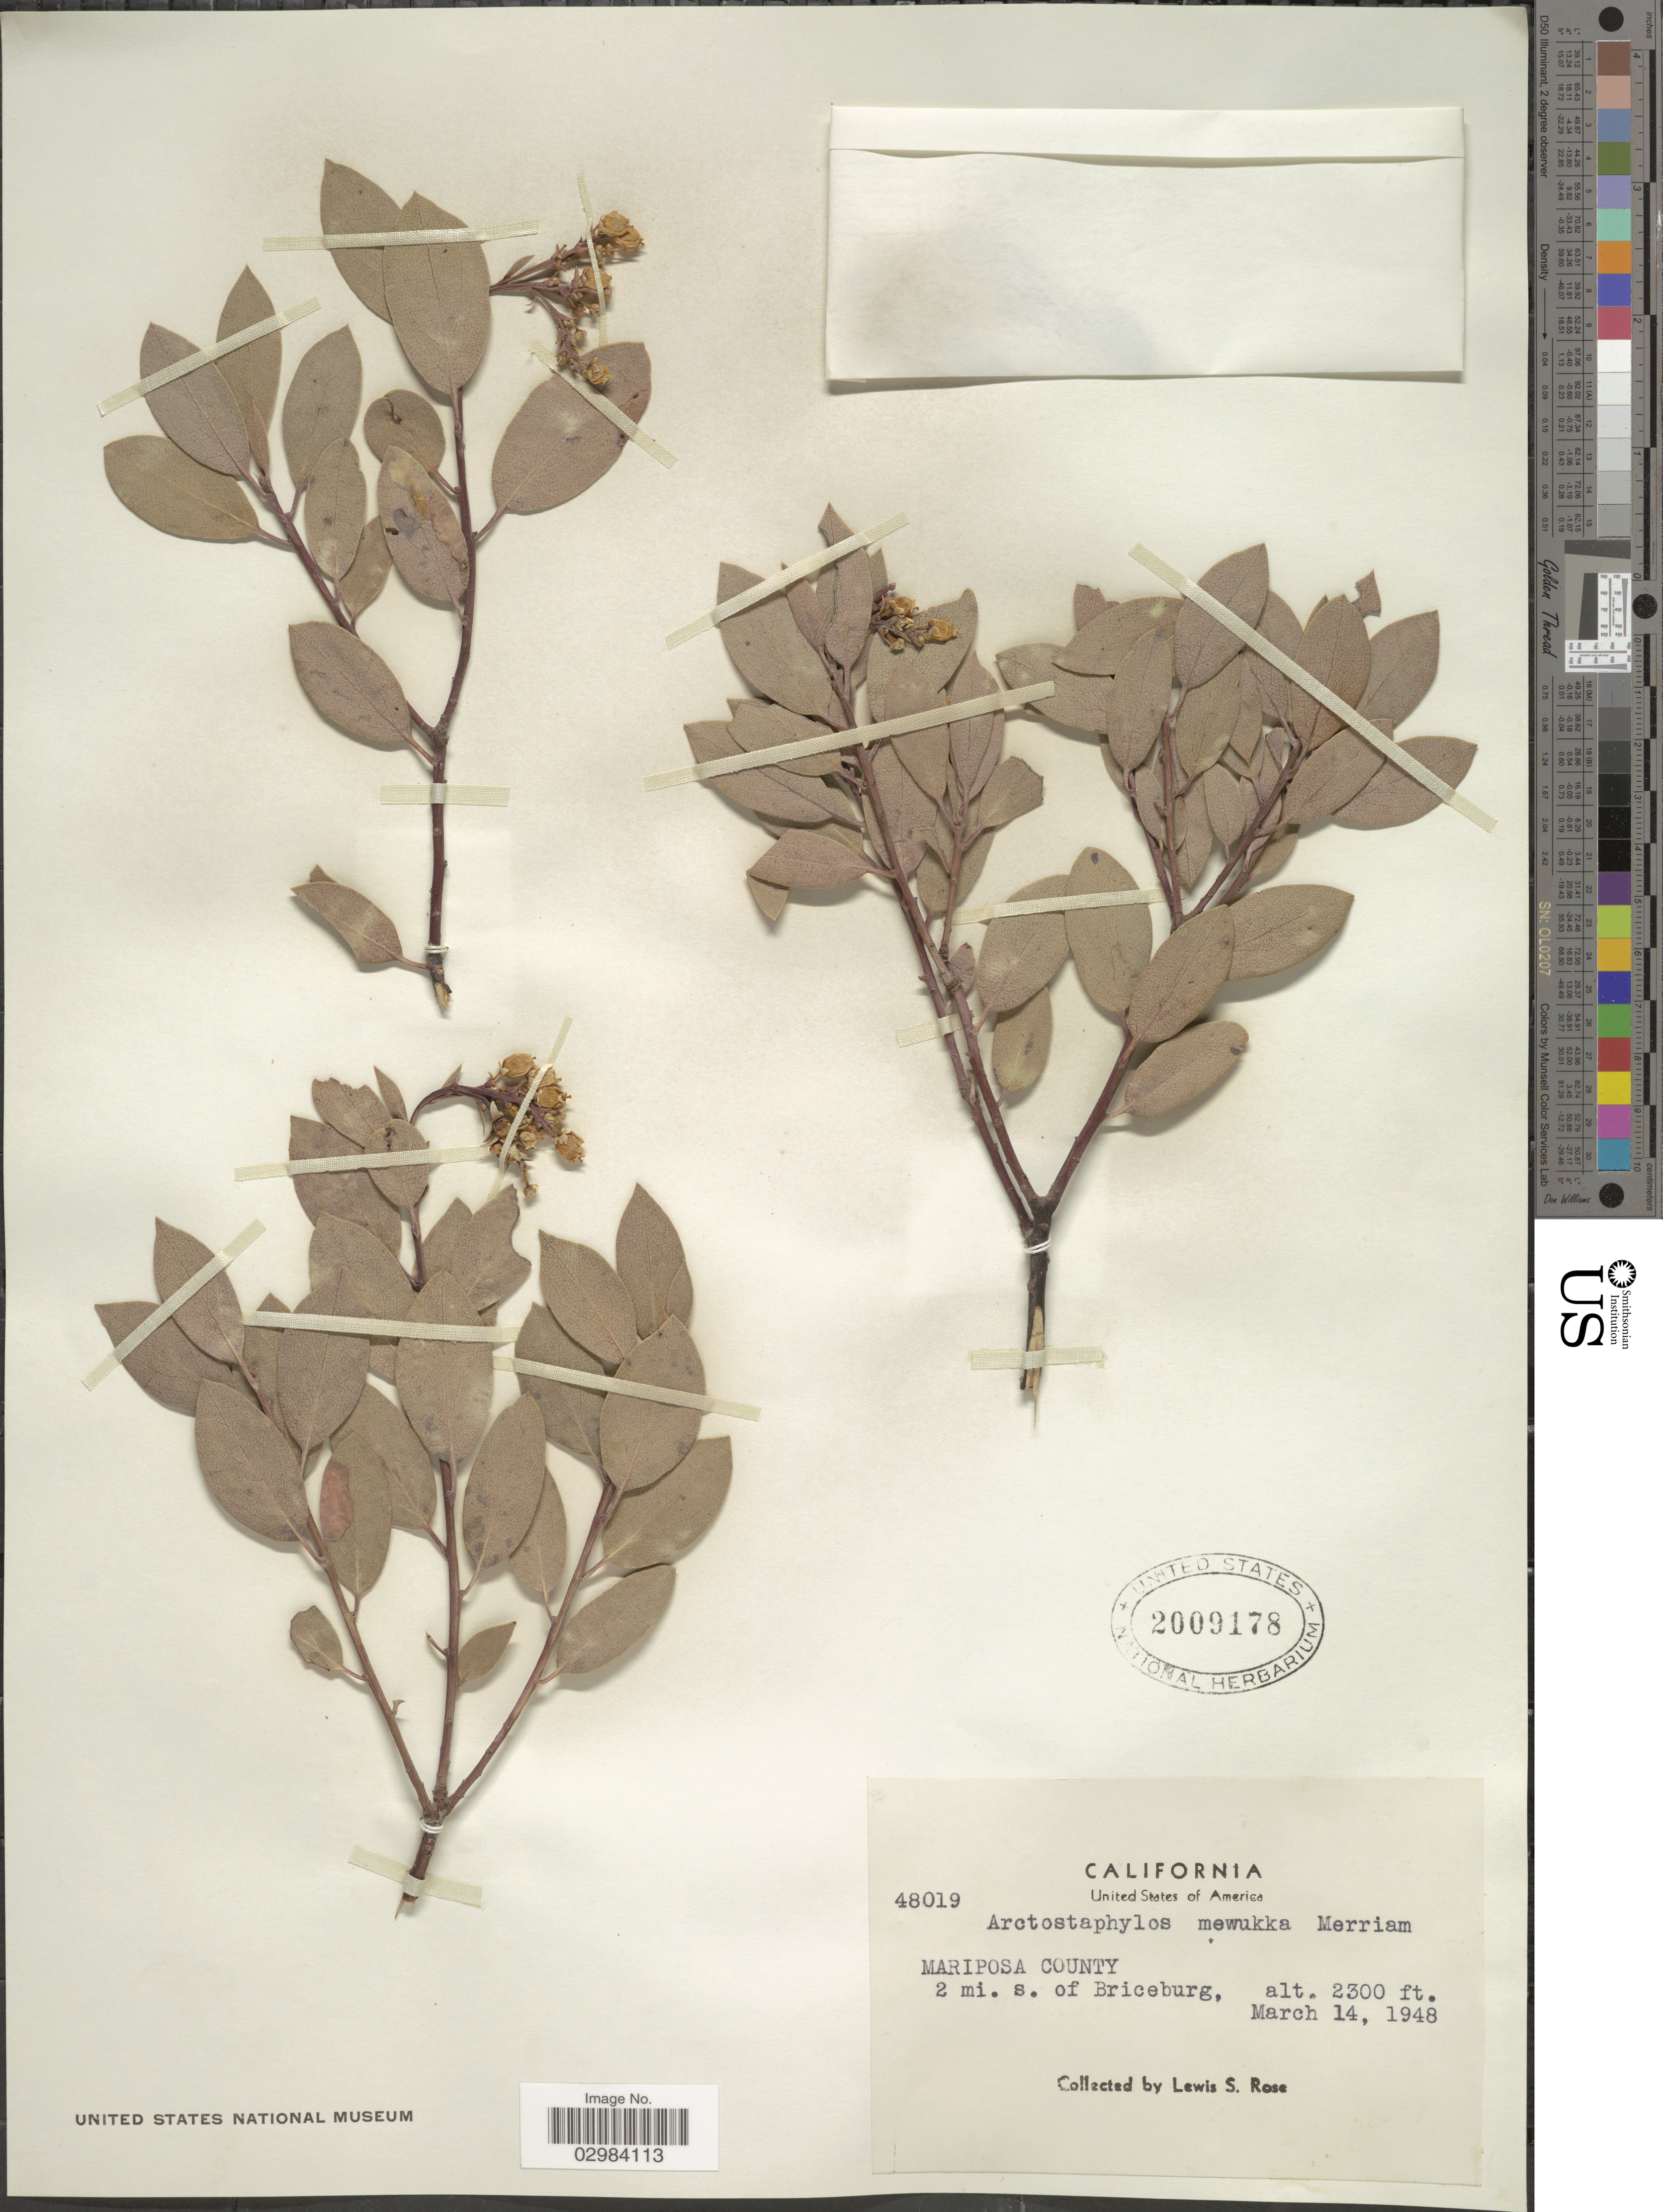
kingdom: Plantae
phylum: Tracheophyta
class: Magnoliopsida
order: Ericales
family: Ericaceae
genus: Arctostaphylos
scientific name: Arctostaphylos mewukka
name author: Merriam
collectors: L. S. Rose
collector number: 48019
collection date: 1948-03-14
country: United States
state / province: California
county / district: Mariposa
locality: Mariposa County, 2 mi. s. of Briceburg.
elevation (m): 701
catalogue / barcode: US 2009178